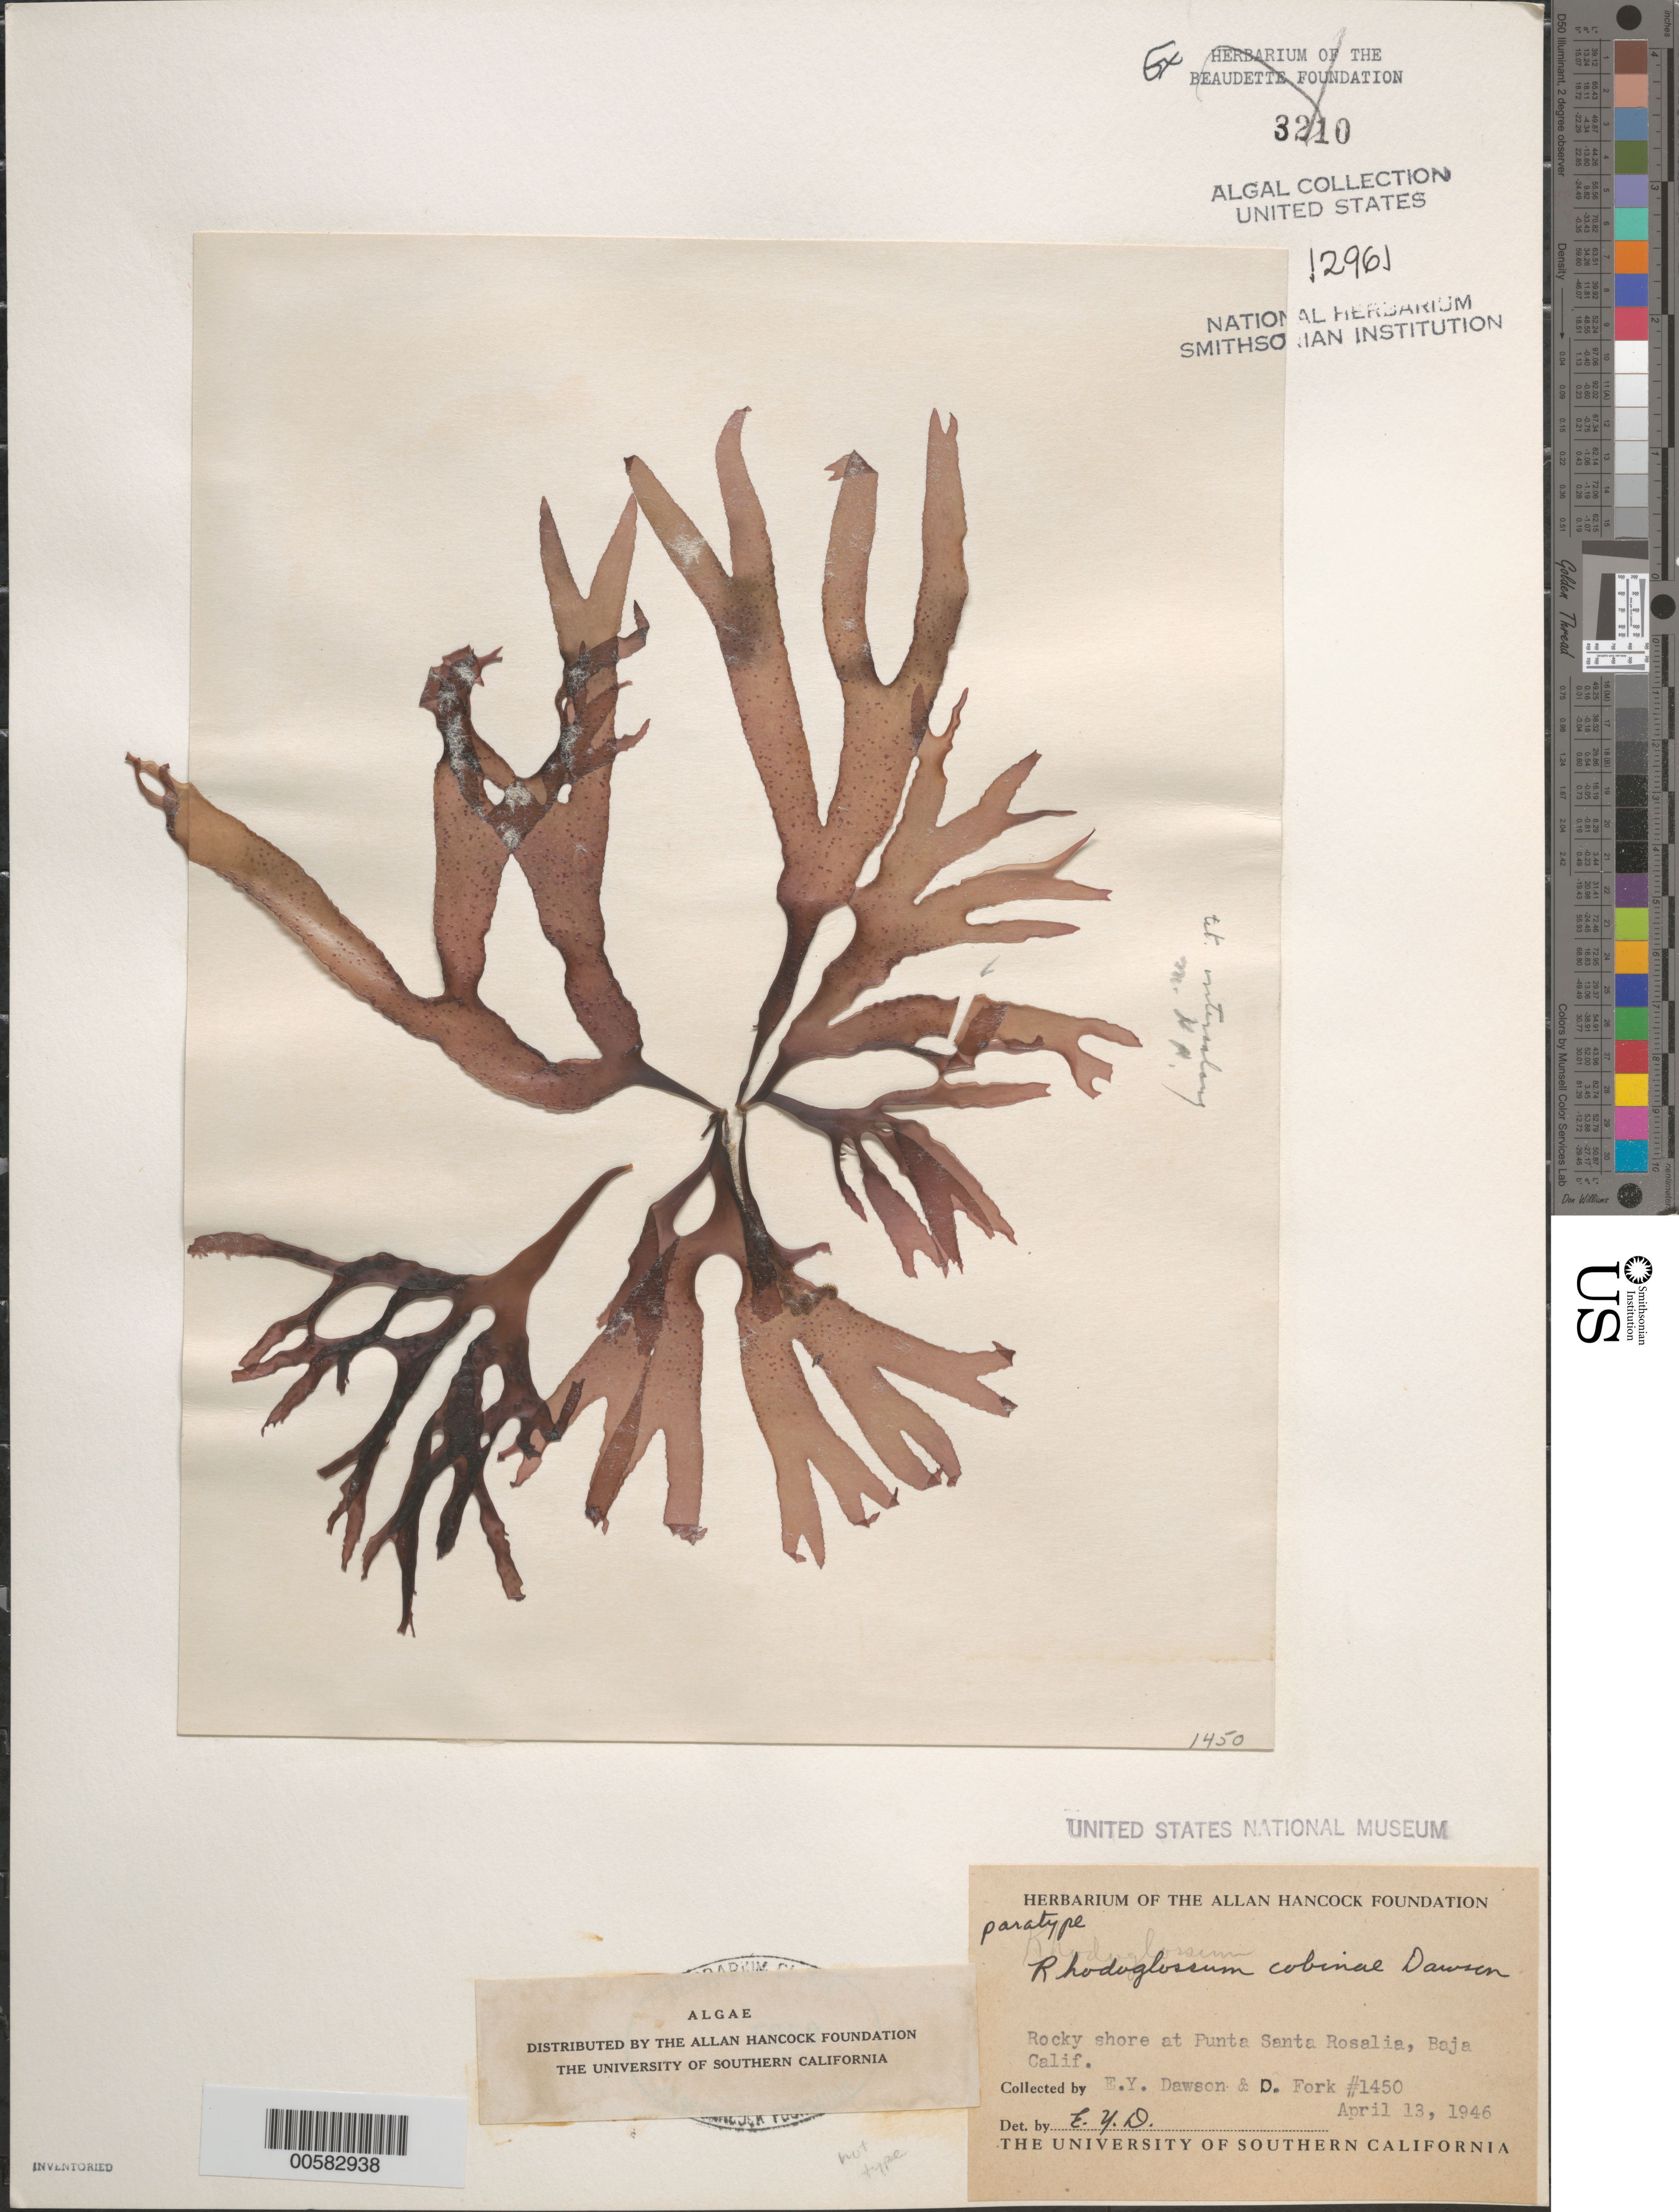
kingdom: Plantae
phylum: Rhodophyta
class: Florideophyceae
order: Gigartinales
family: Gigartinaceae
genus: Mazzaella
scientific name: Mazzaella cobinae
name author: (E.Y. Dawson) Fredericq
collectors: E. Y. Dawson & D. Fork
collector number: EYD 1450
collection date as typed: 13 Apr 1946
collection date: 1946-04-13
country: Mexico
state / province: Baja California Sur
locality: Punta Santa Rosalia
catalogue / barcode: US 12961